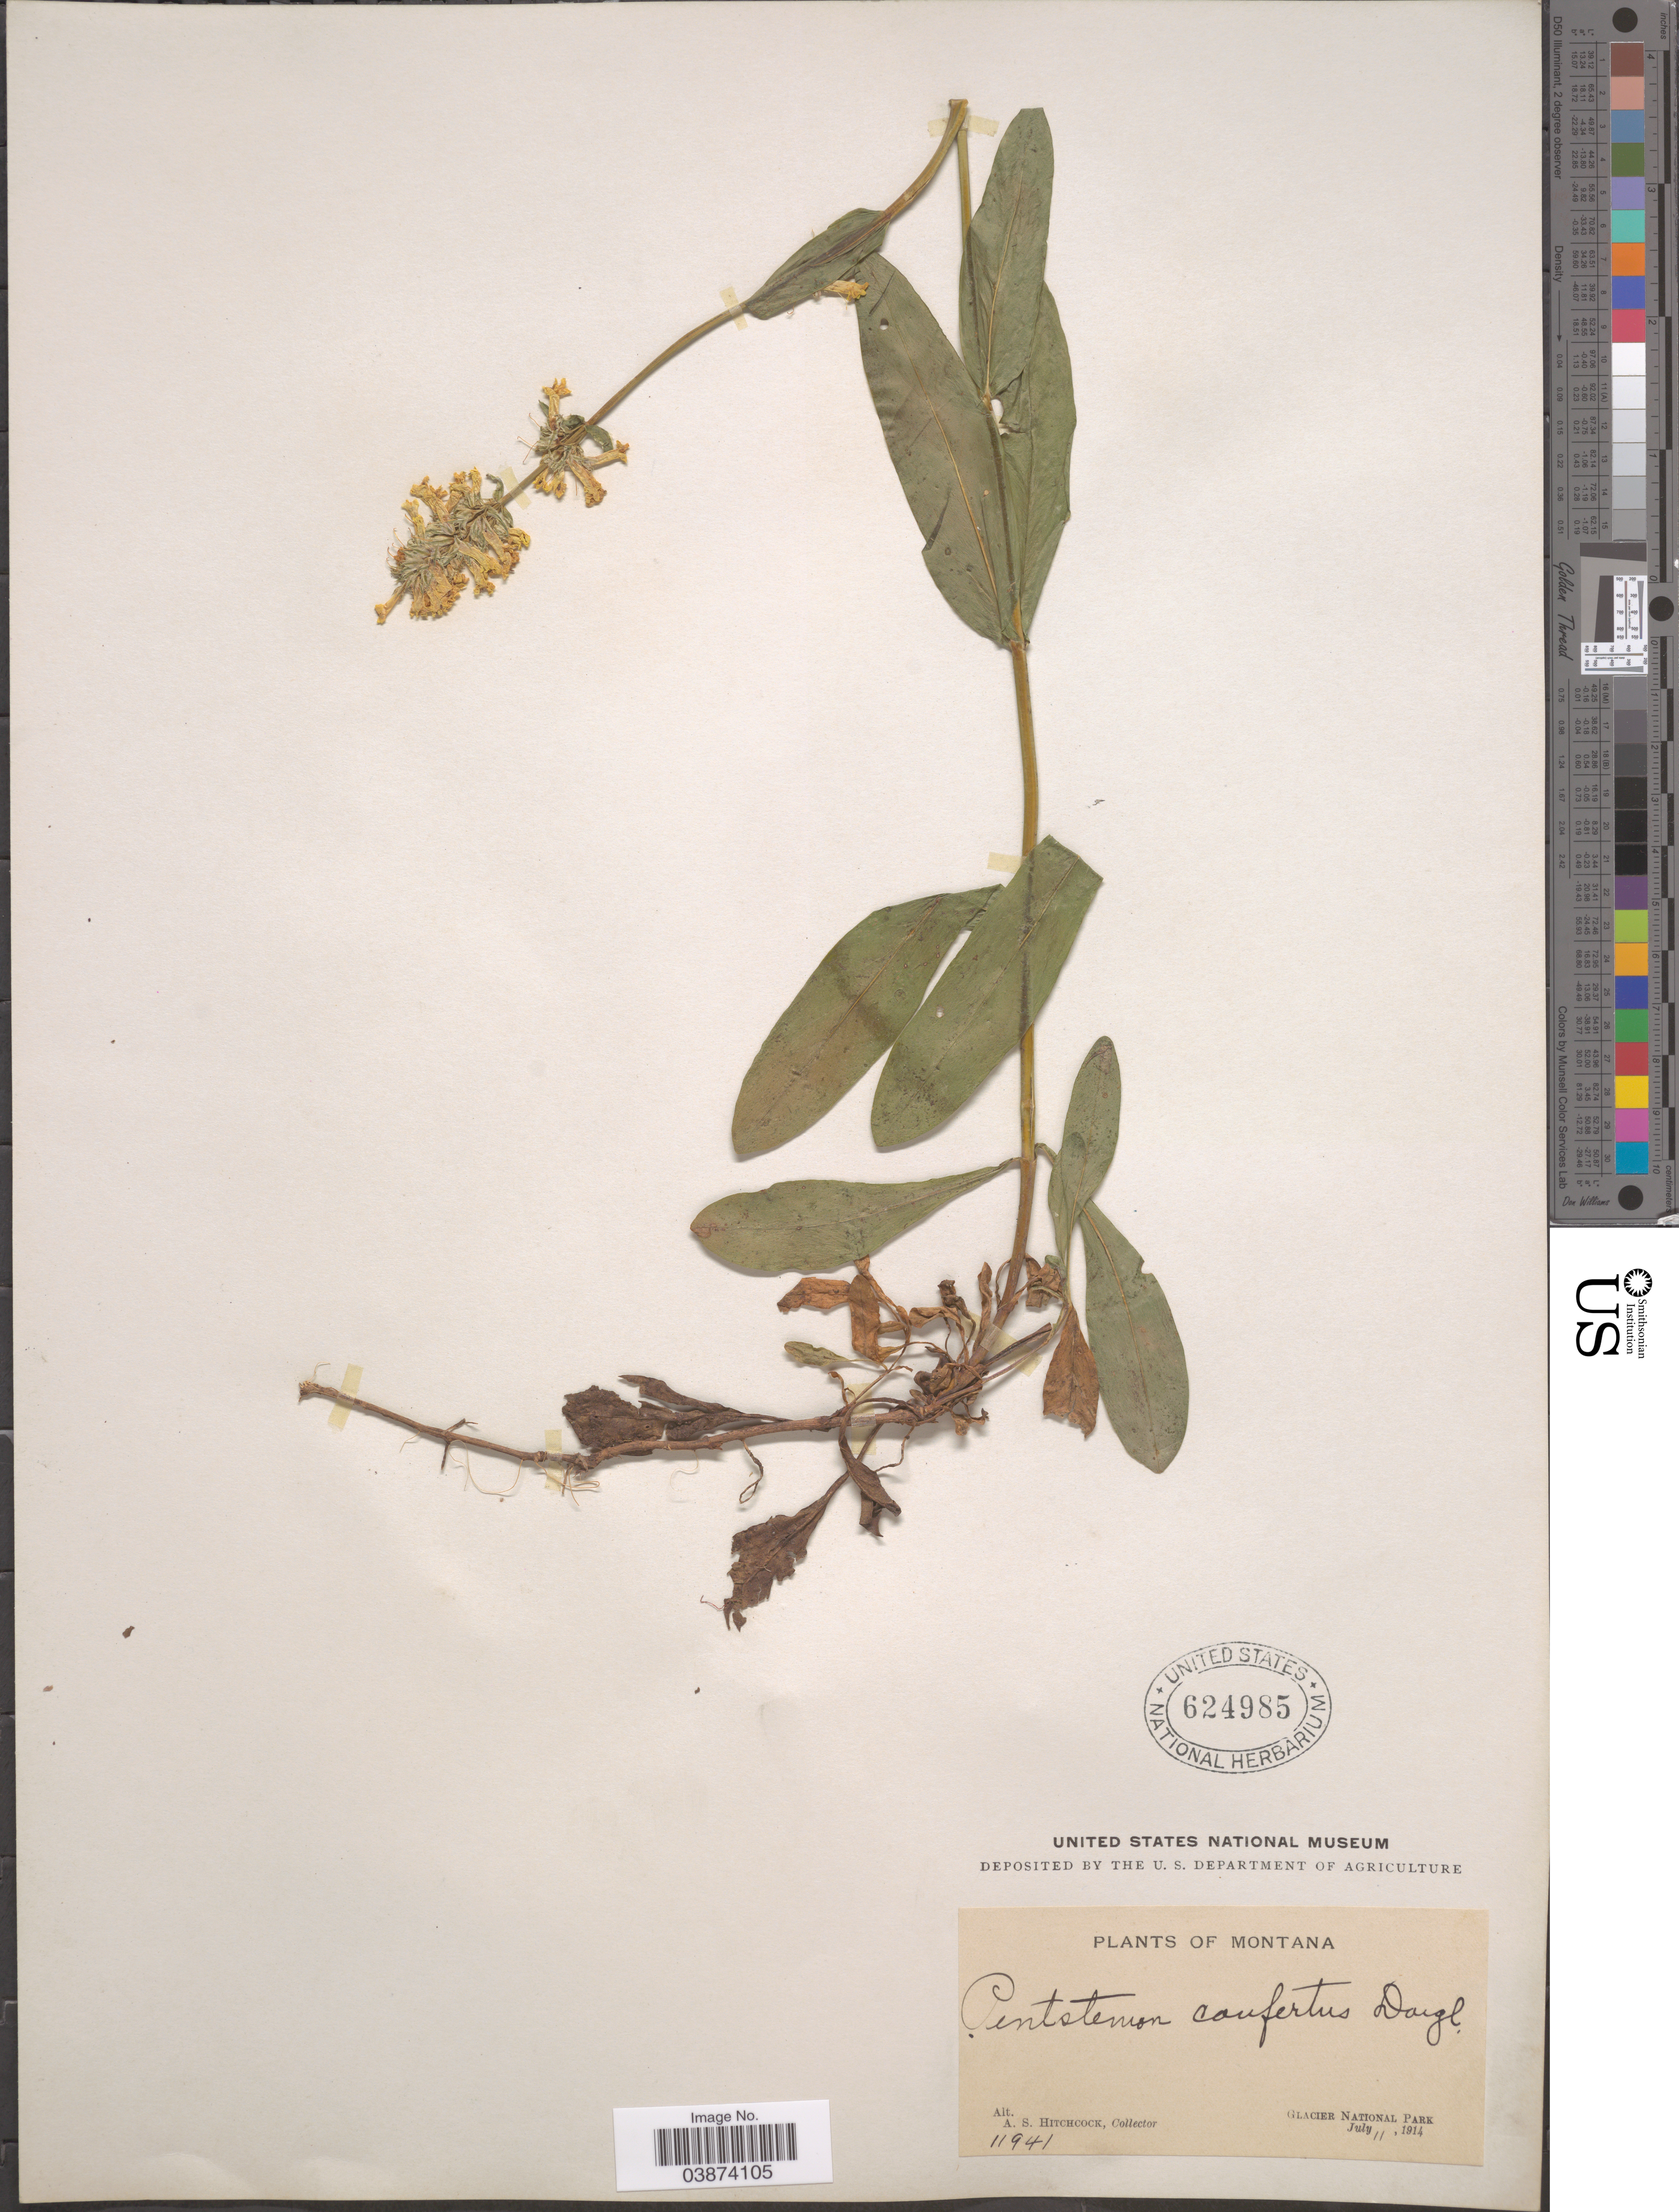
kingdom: Plantae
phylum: Tracheophyta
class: Magnoliopsida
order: Lamiales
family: Plantaginaceae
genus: Penstemon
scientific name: Penstemon confertus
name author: Douglas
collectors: A. S. Hitchcock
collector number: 11941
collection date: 1914-07-11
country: United States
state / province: Montana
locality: Glacier National Park.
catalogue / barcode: US 624985